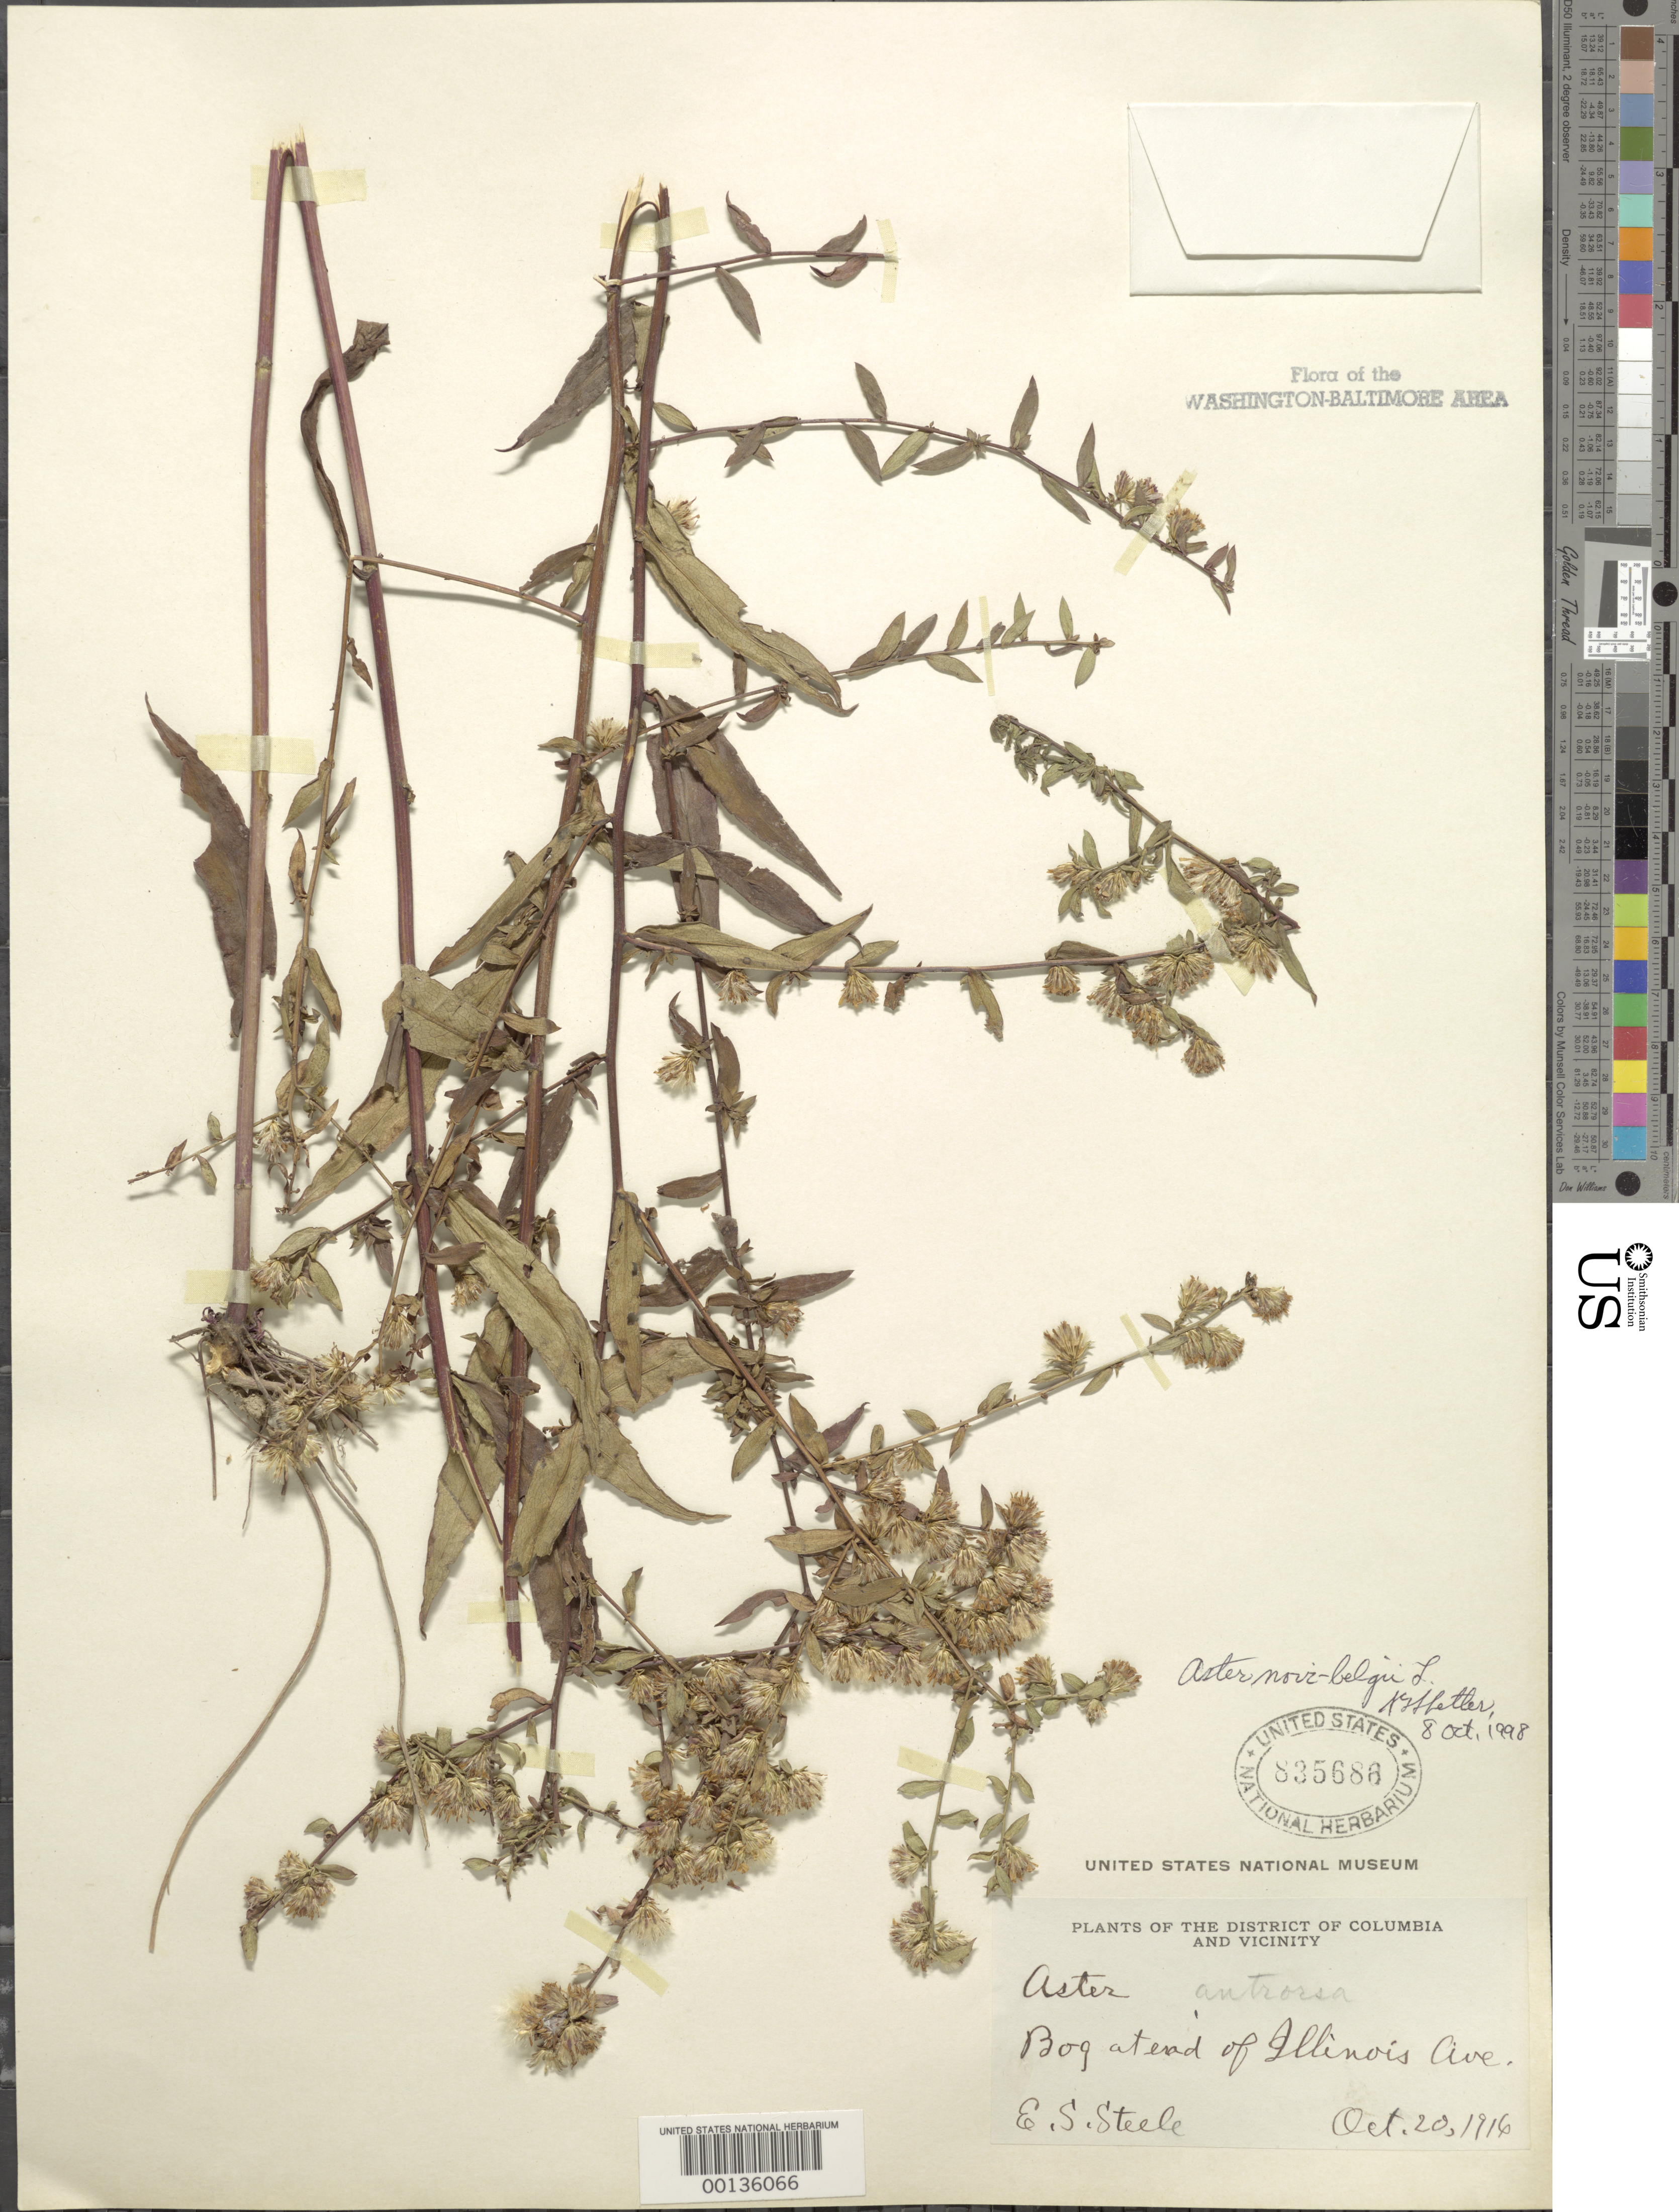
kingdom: Plantae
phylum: Tracheophyta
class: Magnoliopsida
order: Asterales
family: Asteraceae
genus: Symphyotrichum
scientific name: Symphyotrichum novi-belgii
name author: (L.) G.L. Nesom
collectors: E. Steele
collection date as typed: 20 Oct 1916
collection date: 1916-10-20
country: United States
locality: Illinois Ave. NW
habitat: Bog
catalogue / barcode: US 835686